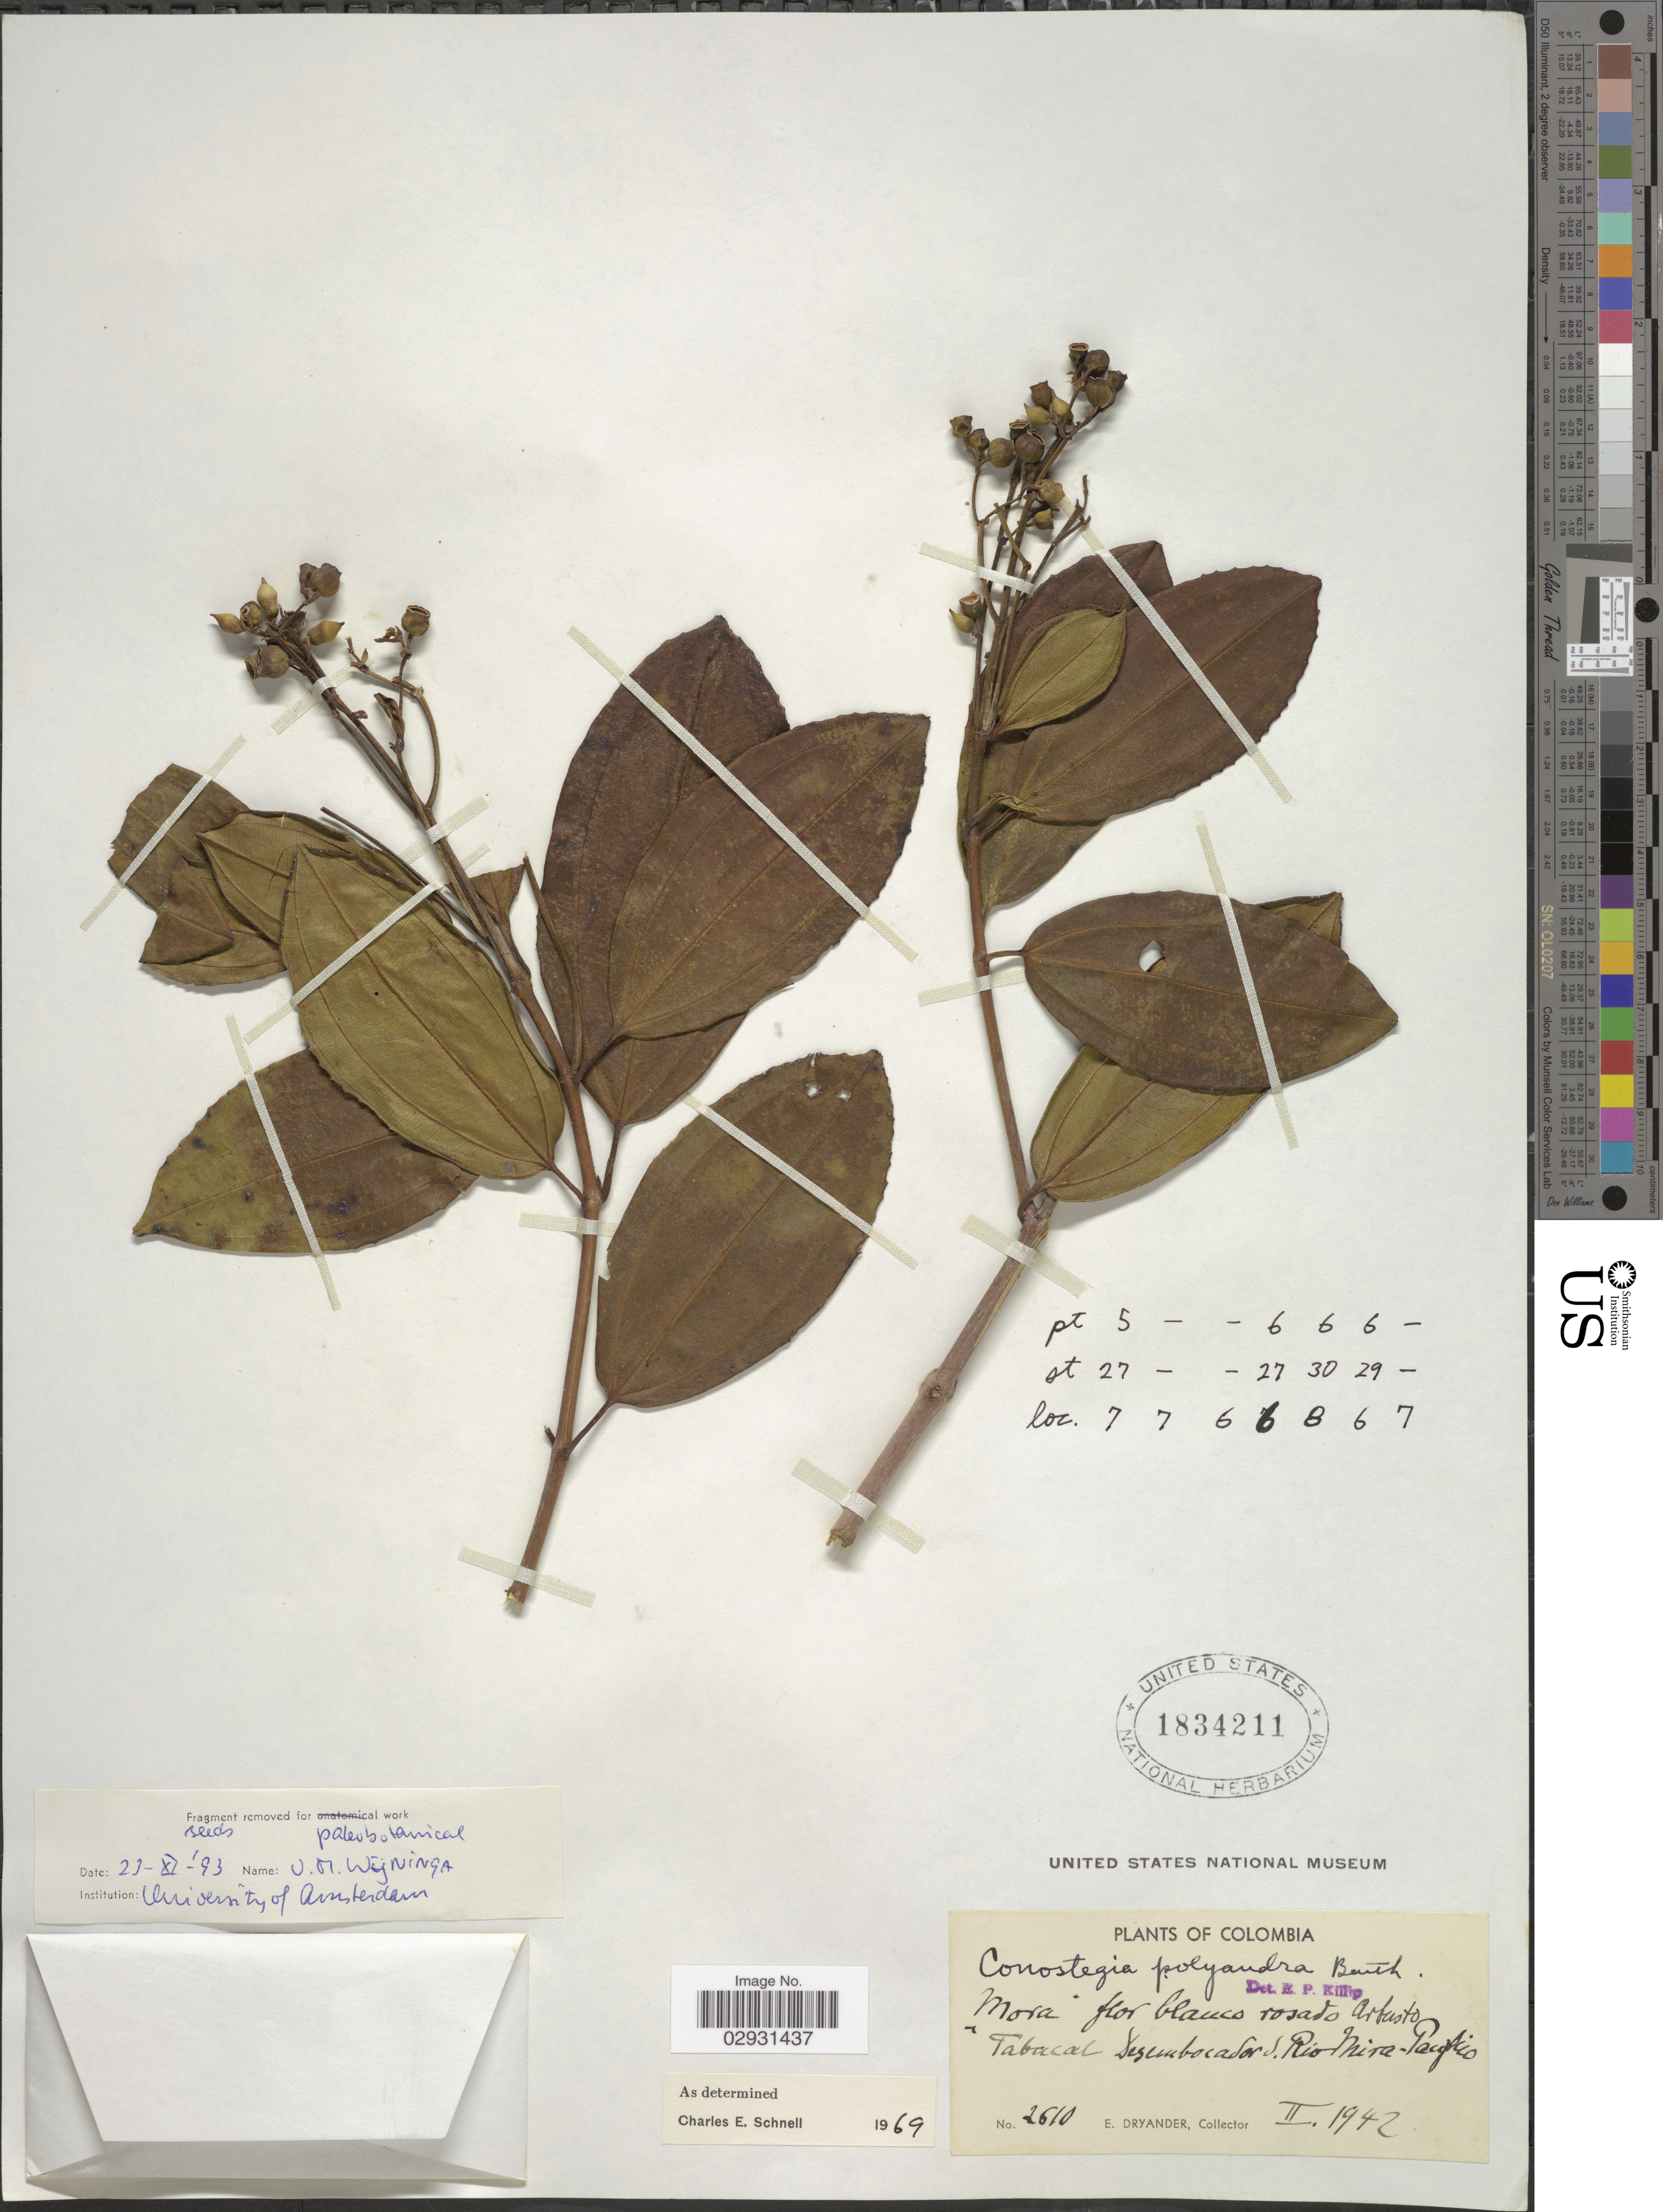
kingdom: Plantae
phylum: Tracheophyta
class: Magnoliopsida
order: Myrtales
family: Melastomataceae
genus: Conostegia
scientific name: Conostegia polyandra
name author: Benth.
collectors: E. Dryander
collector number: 2610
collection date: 1942-02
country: Colombia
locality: Tabacal, descubocador [interpreted] S.Rio-Mira-Pacifico.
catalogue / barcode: US 1834211